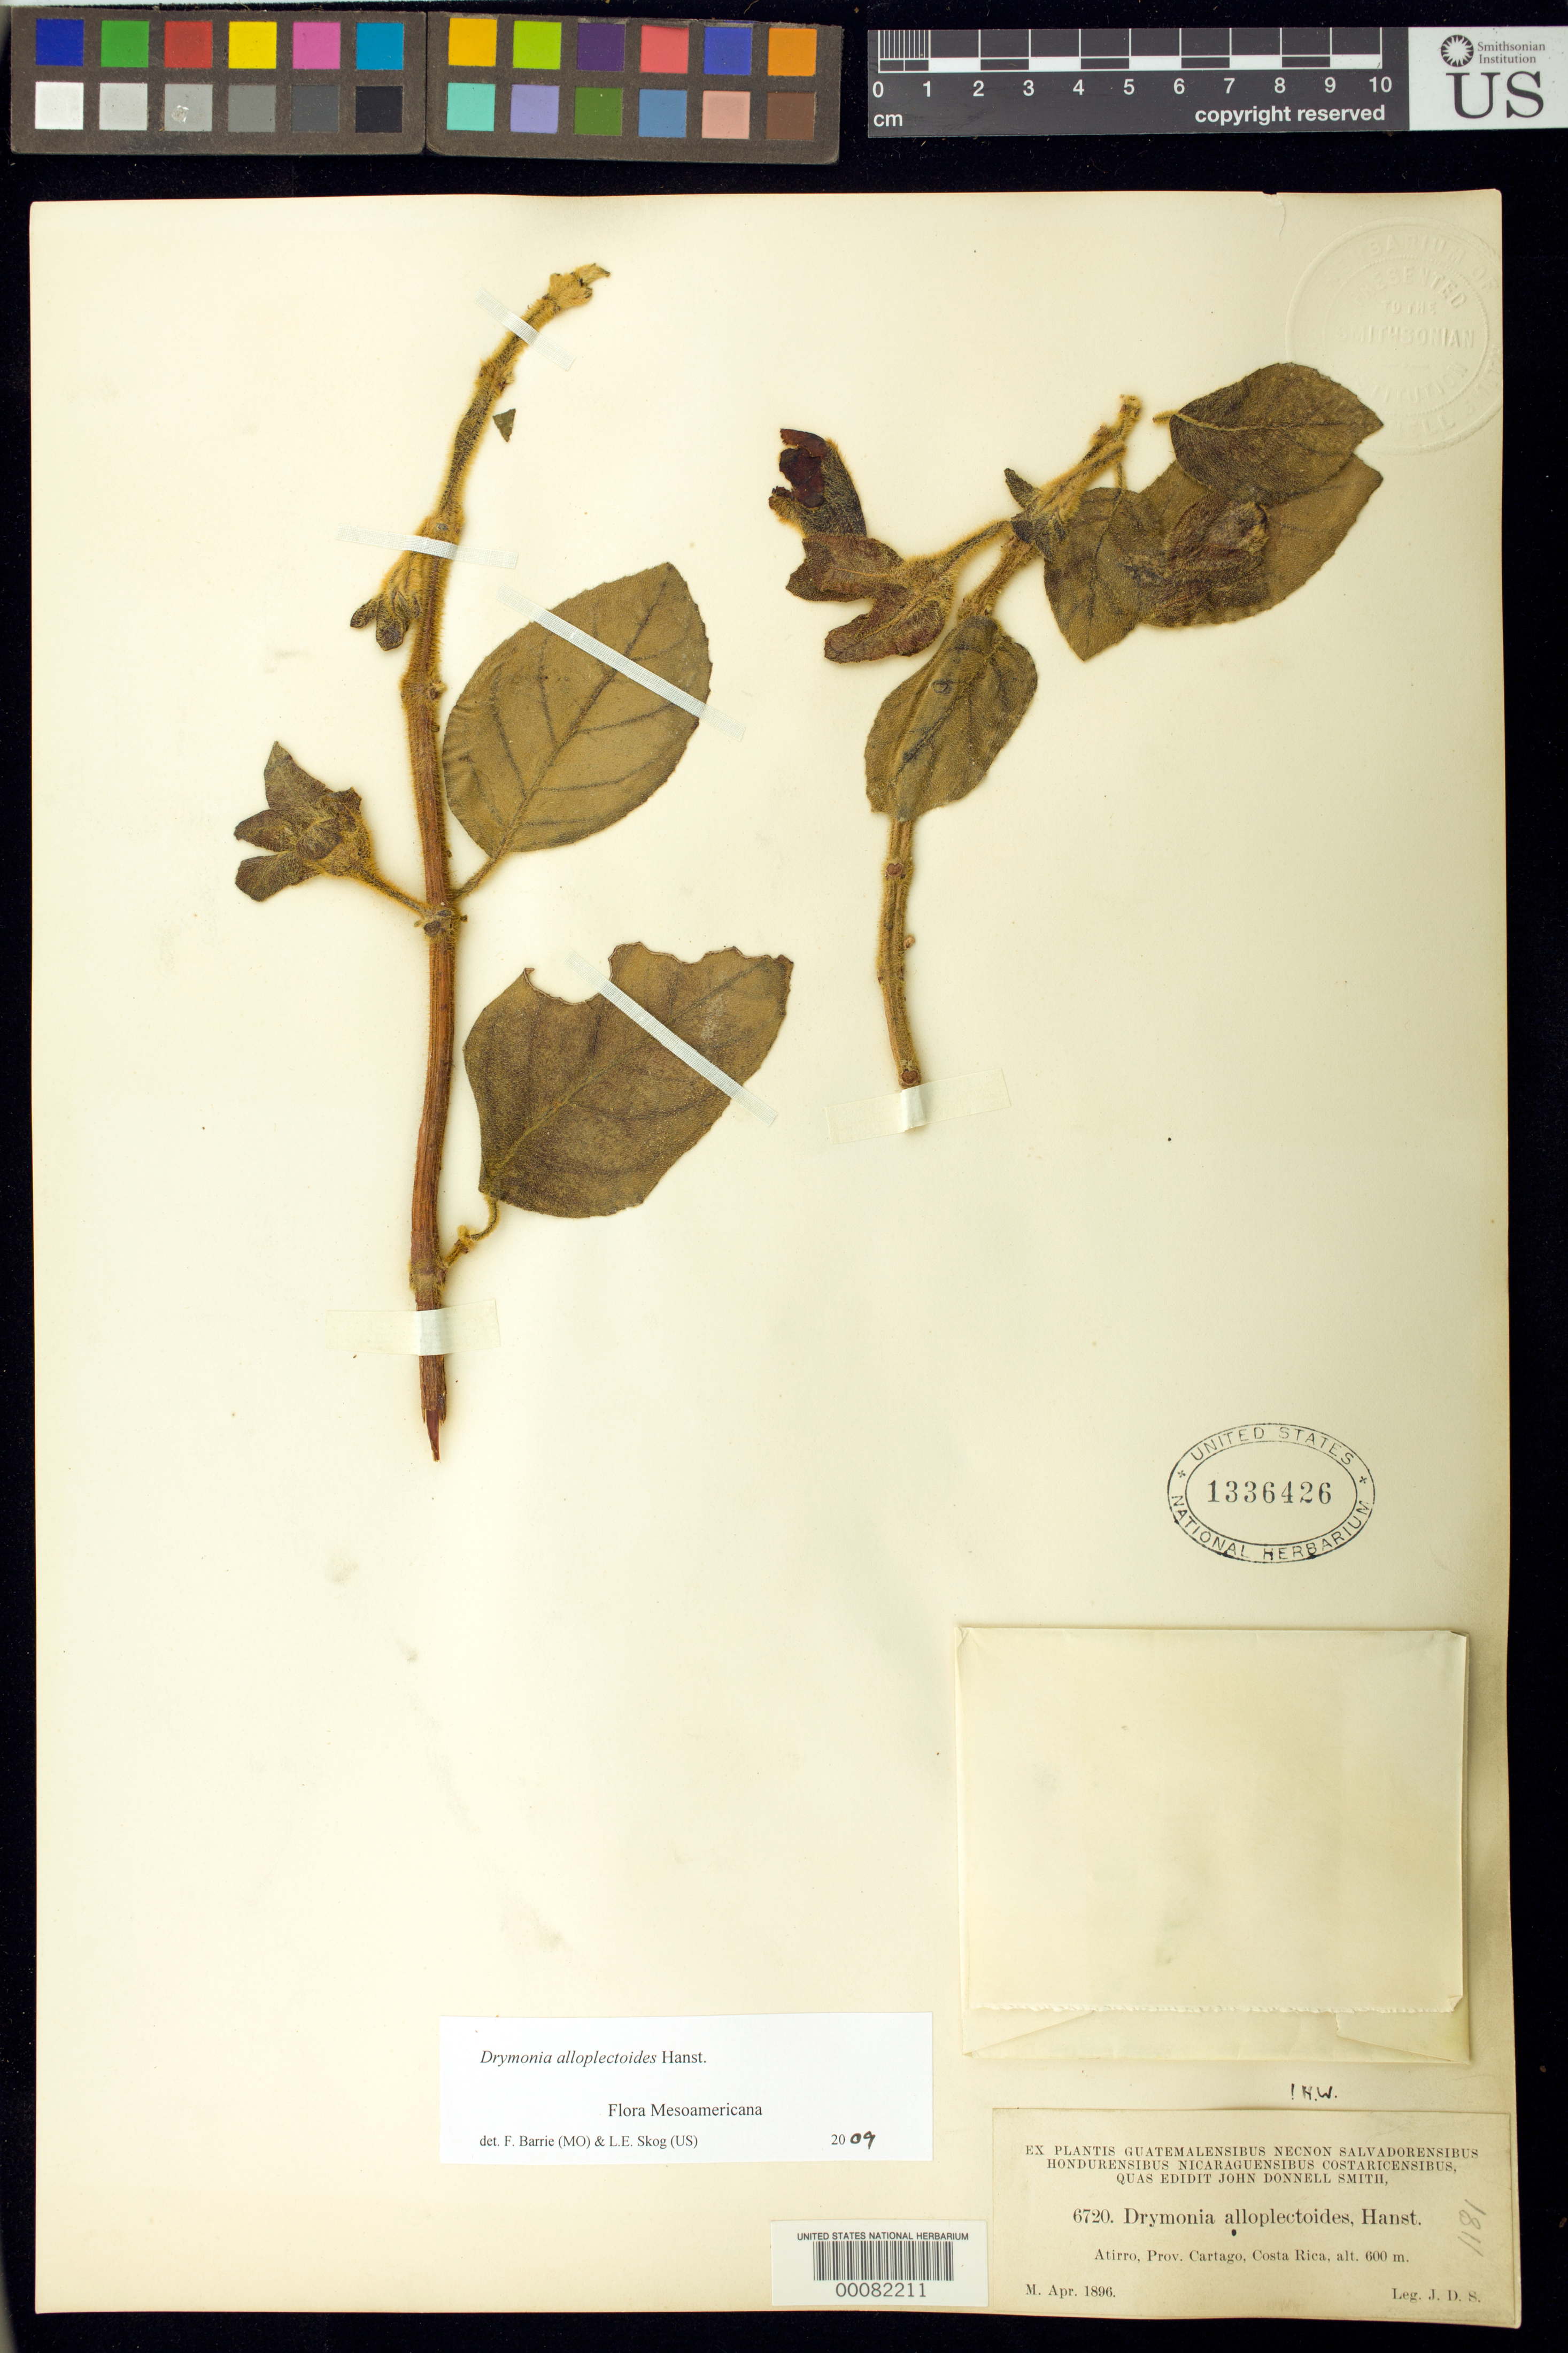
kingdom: Plantae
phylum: Tracheophyta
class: Magnoliopsida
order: Lamiales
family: Gesneriaceae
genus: Drymonia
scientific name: Drymonia alloplectoides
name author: Hanst.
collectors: J. Donnell Smith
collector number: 6720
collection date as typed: Apr 1896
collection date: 1896-04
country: Costa Rica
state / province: Cartago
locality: Atirro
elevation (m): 600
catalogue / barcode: US 1336426